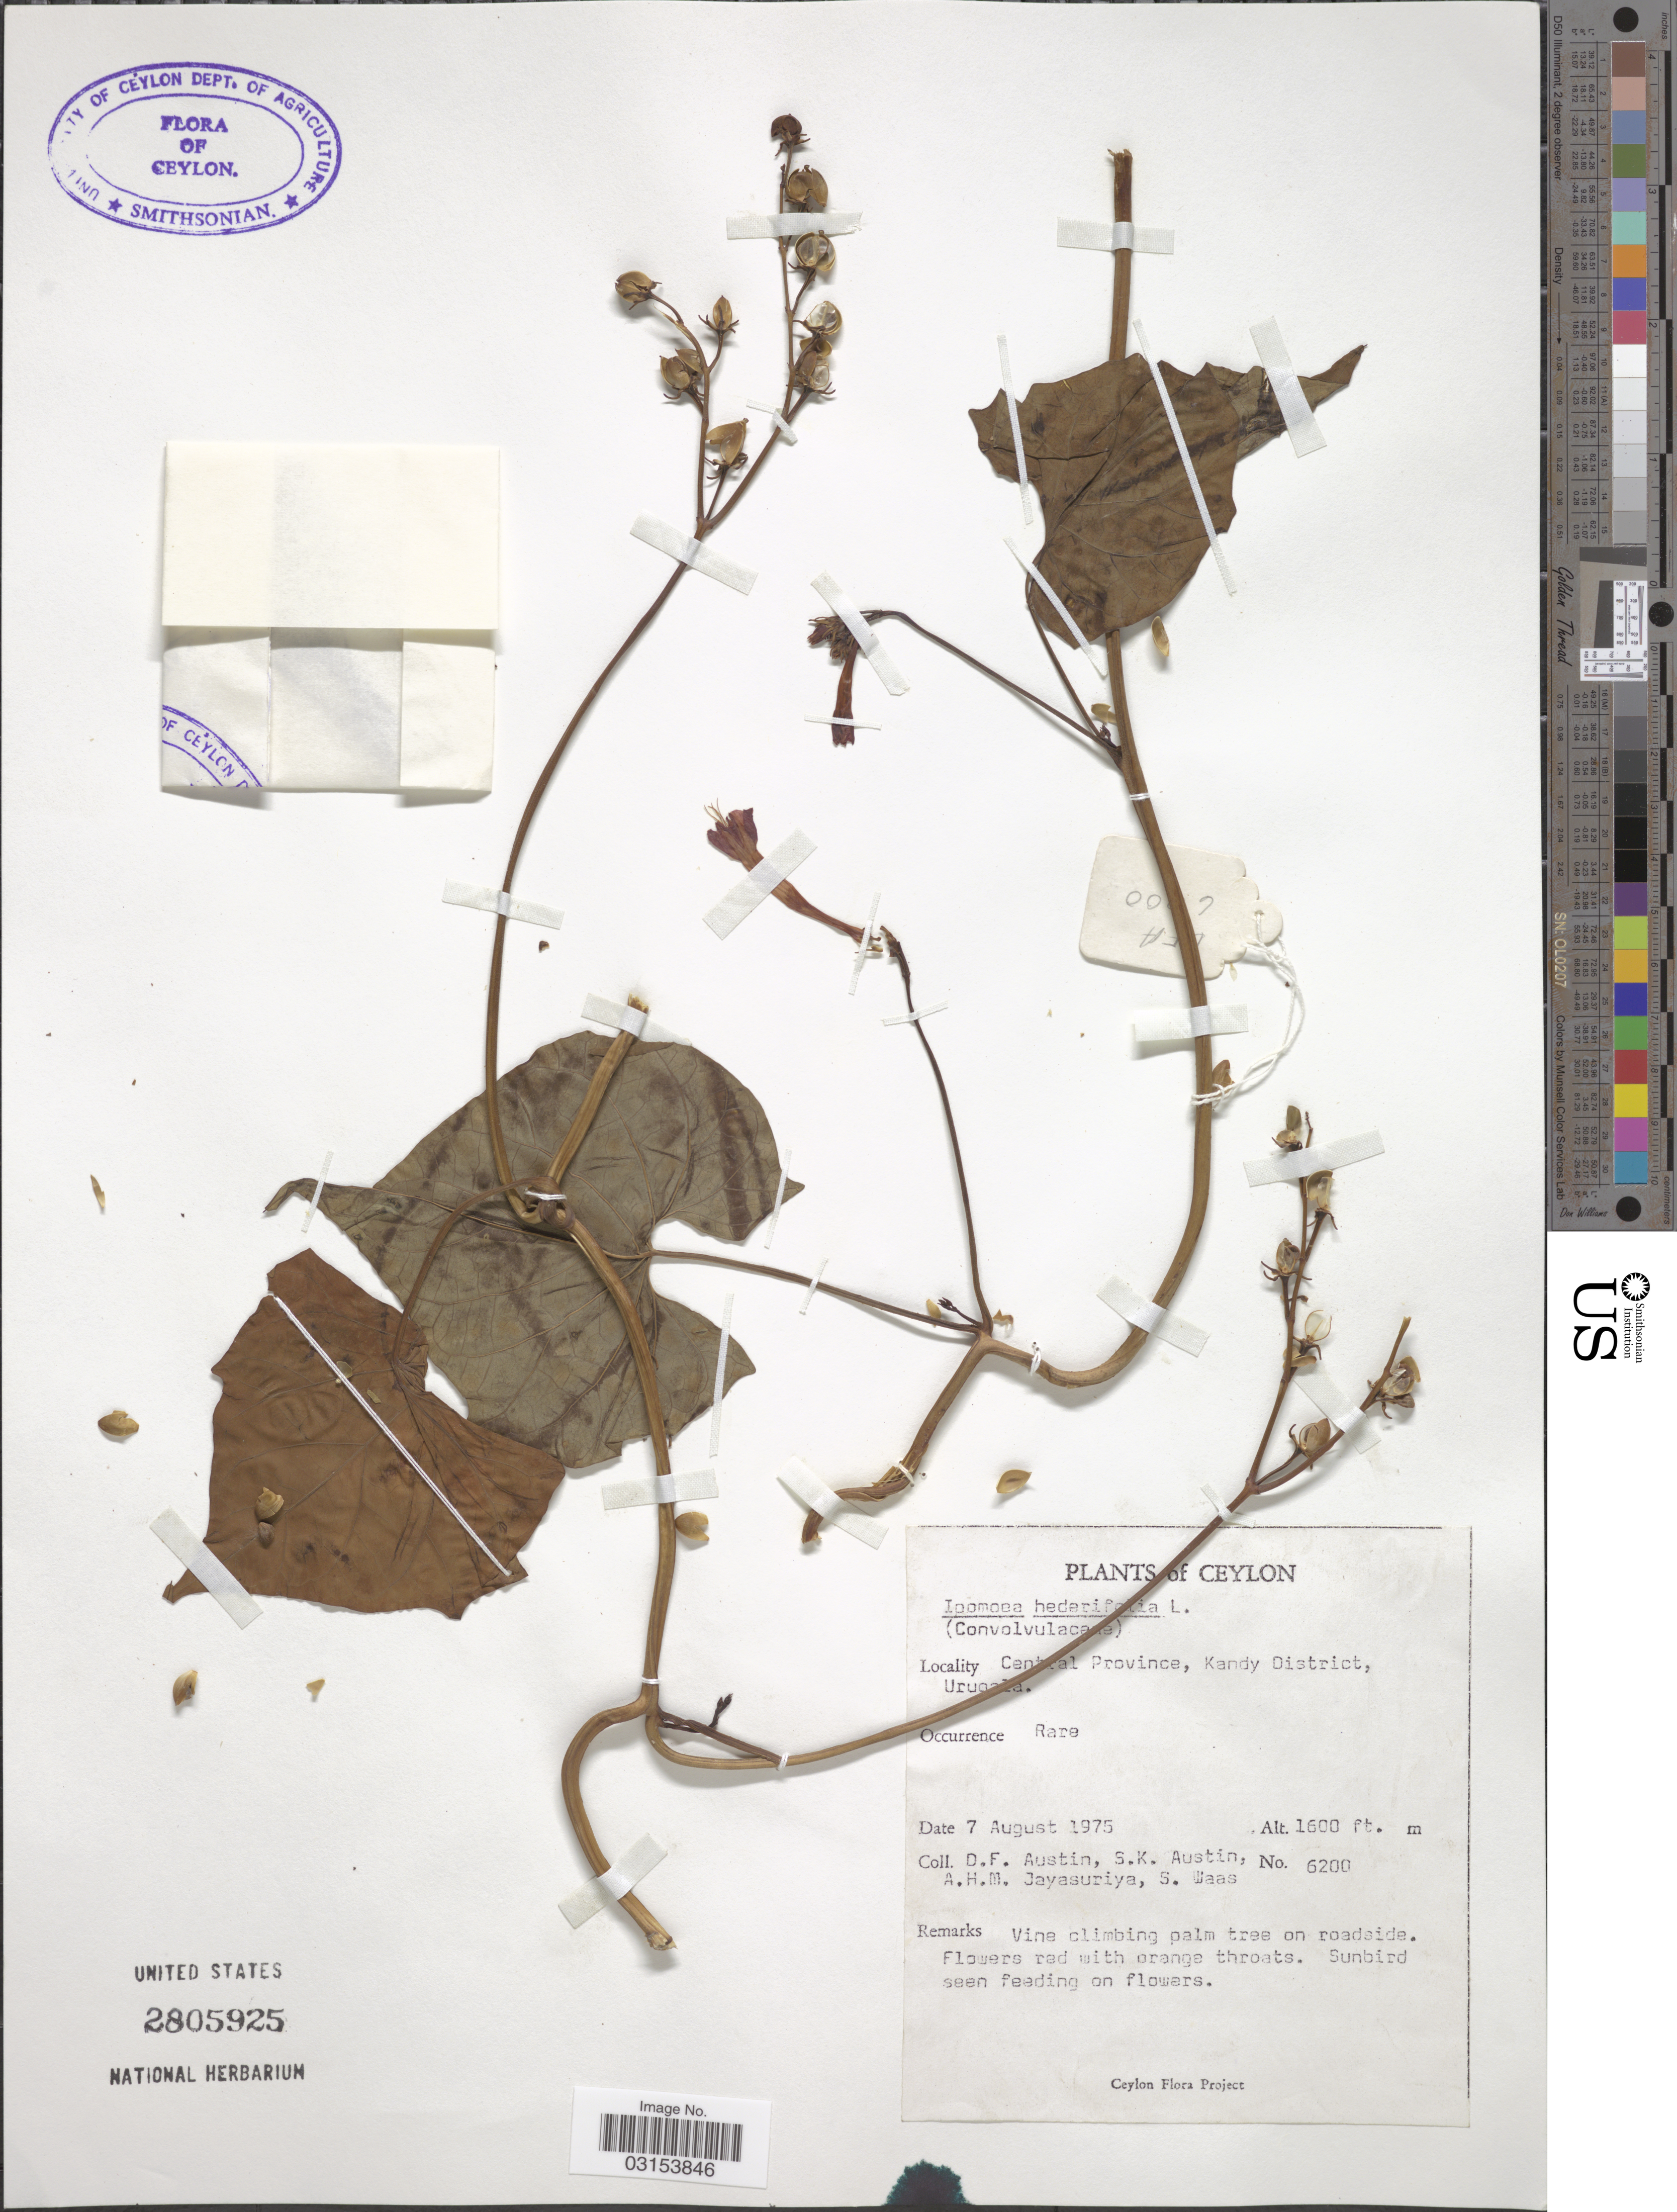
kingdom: Plantae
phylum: Tracheophyta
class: Magnoliopsida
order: Solanales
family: Convolvulaceae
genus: Ipomoea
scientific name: Ipomoea hederifolia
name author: L.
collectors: D. Austin, S. Austin, A. H. Jayasuriya & S. Waas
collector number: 6200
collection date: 1975-08-07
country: Sri Lanka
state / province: Central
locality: Ceylon. Kandy District, Urugala.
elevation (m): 488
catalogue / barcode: US 2805925